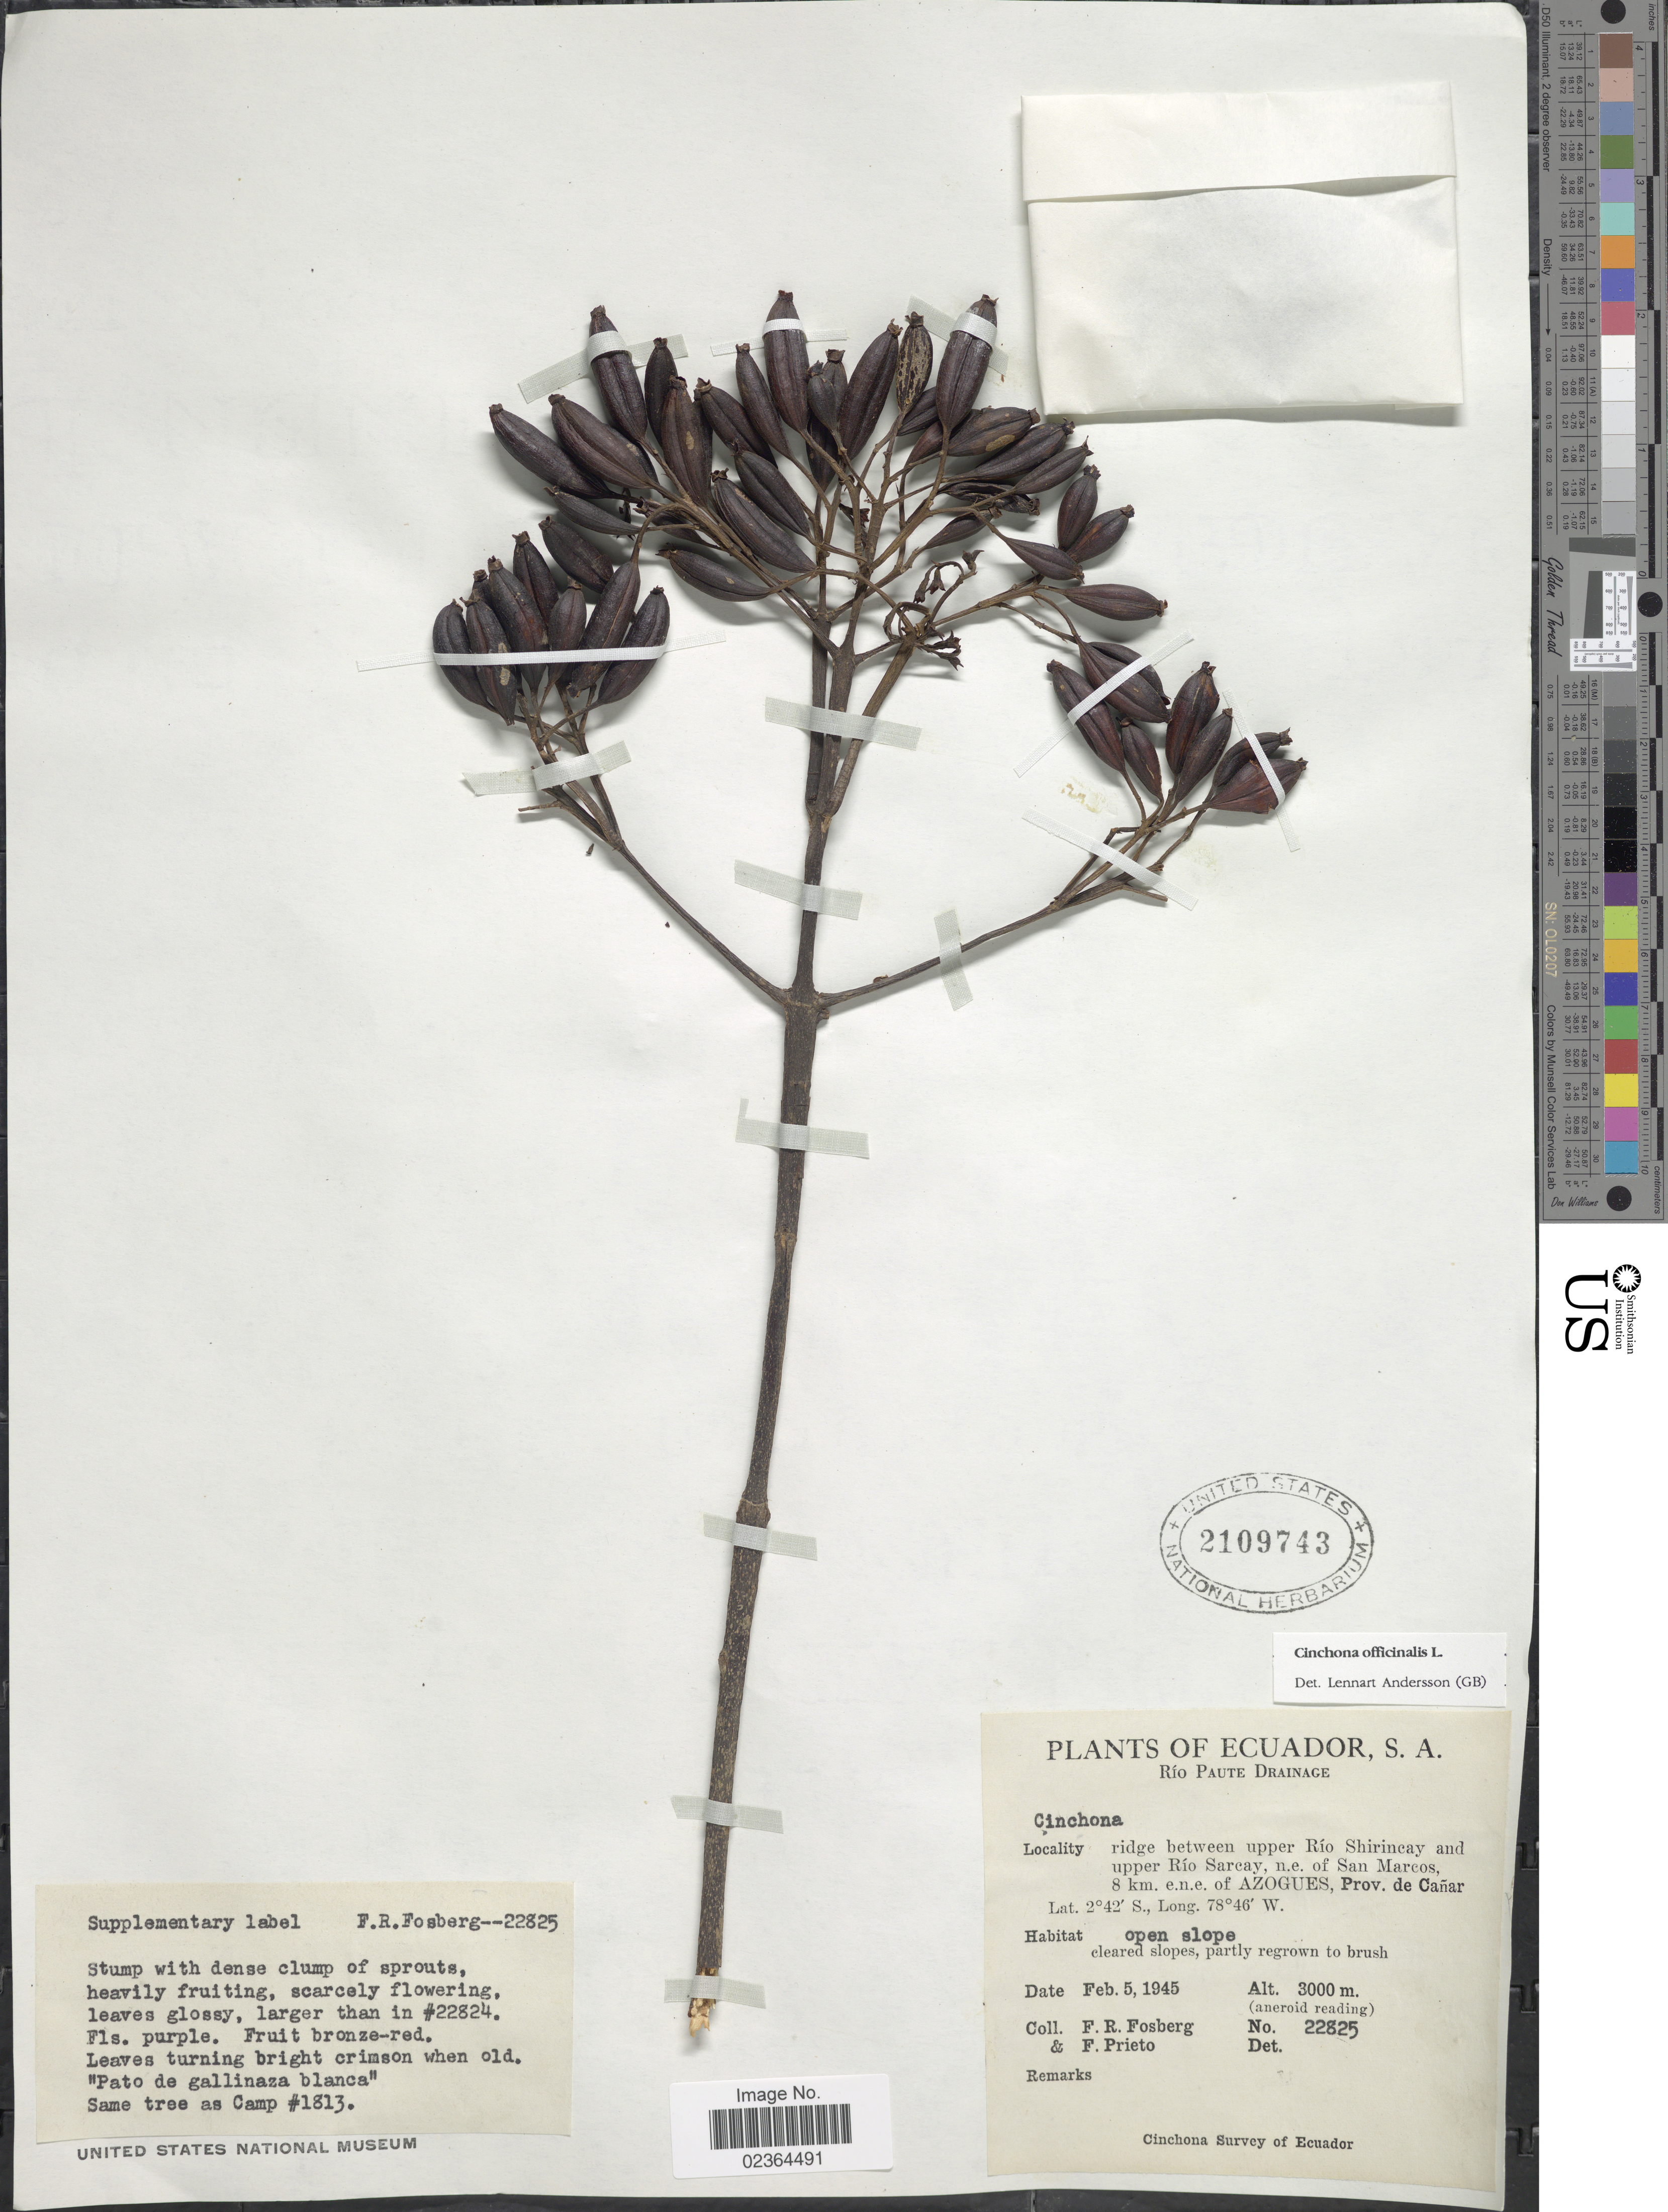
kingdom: Plantae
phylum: Tracheophyta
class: Magnoliopsida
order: Gentianales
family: Rubiaceae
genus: Cinchona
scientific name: Cinchona officinalis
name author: L.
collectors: F. R. Fosberg & F. Prieto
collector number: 22825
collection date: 1945-02-05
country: Ecuador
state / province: Cañar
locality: Rio Paute Drainage, ridge between upper Rio Shirincay and upper Rio Sarcay, n.e. of San Marcos, 8 km. e.n.e. of Azogues, Prov. de Canar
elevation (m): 3000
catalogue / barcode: US 2109743